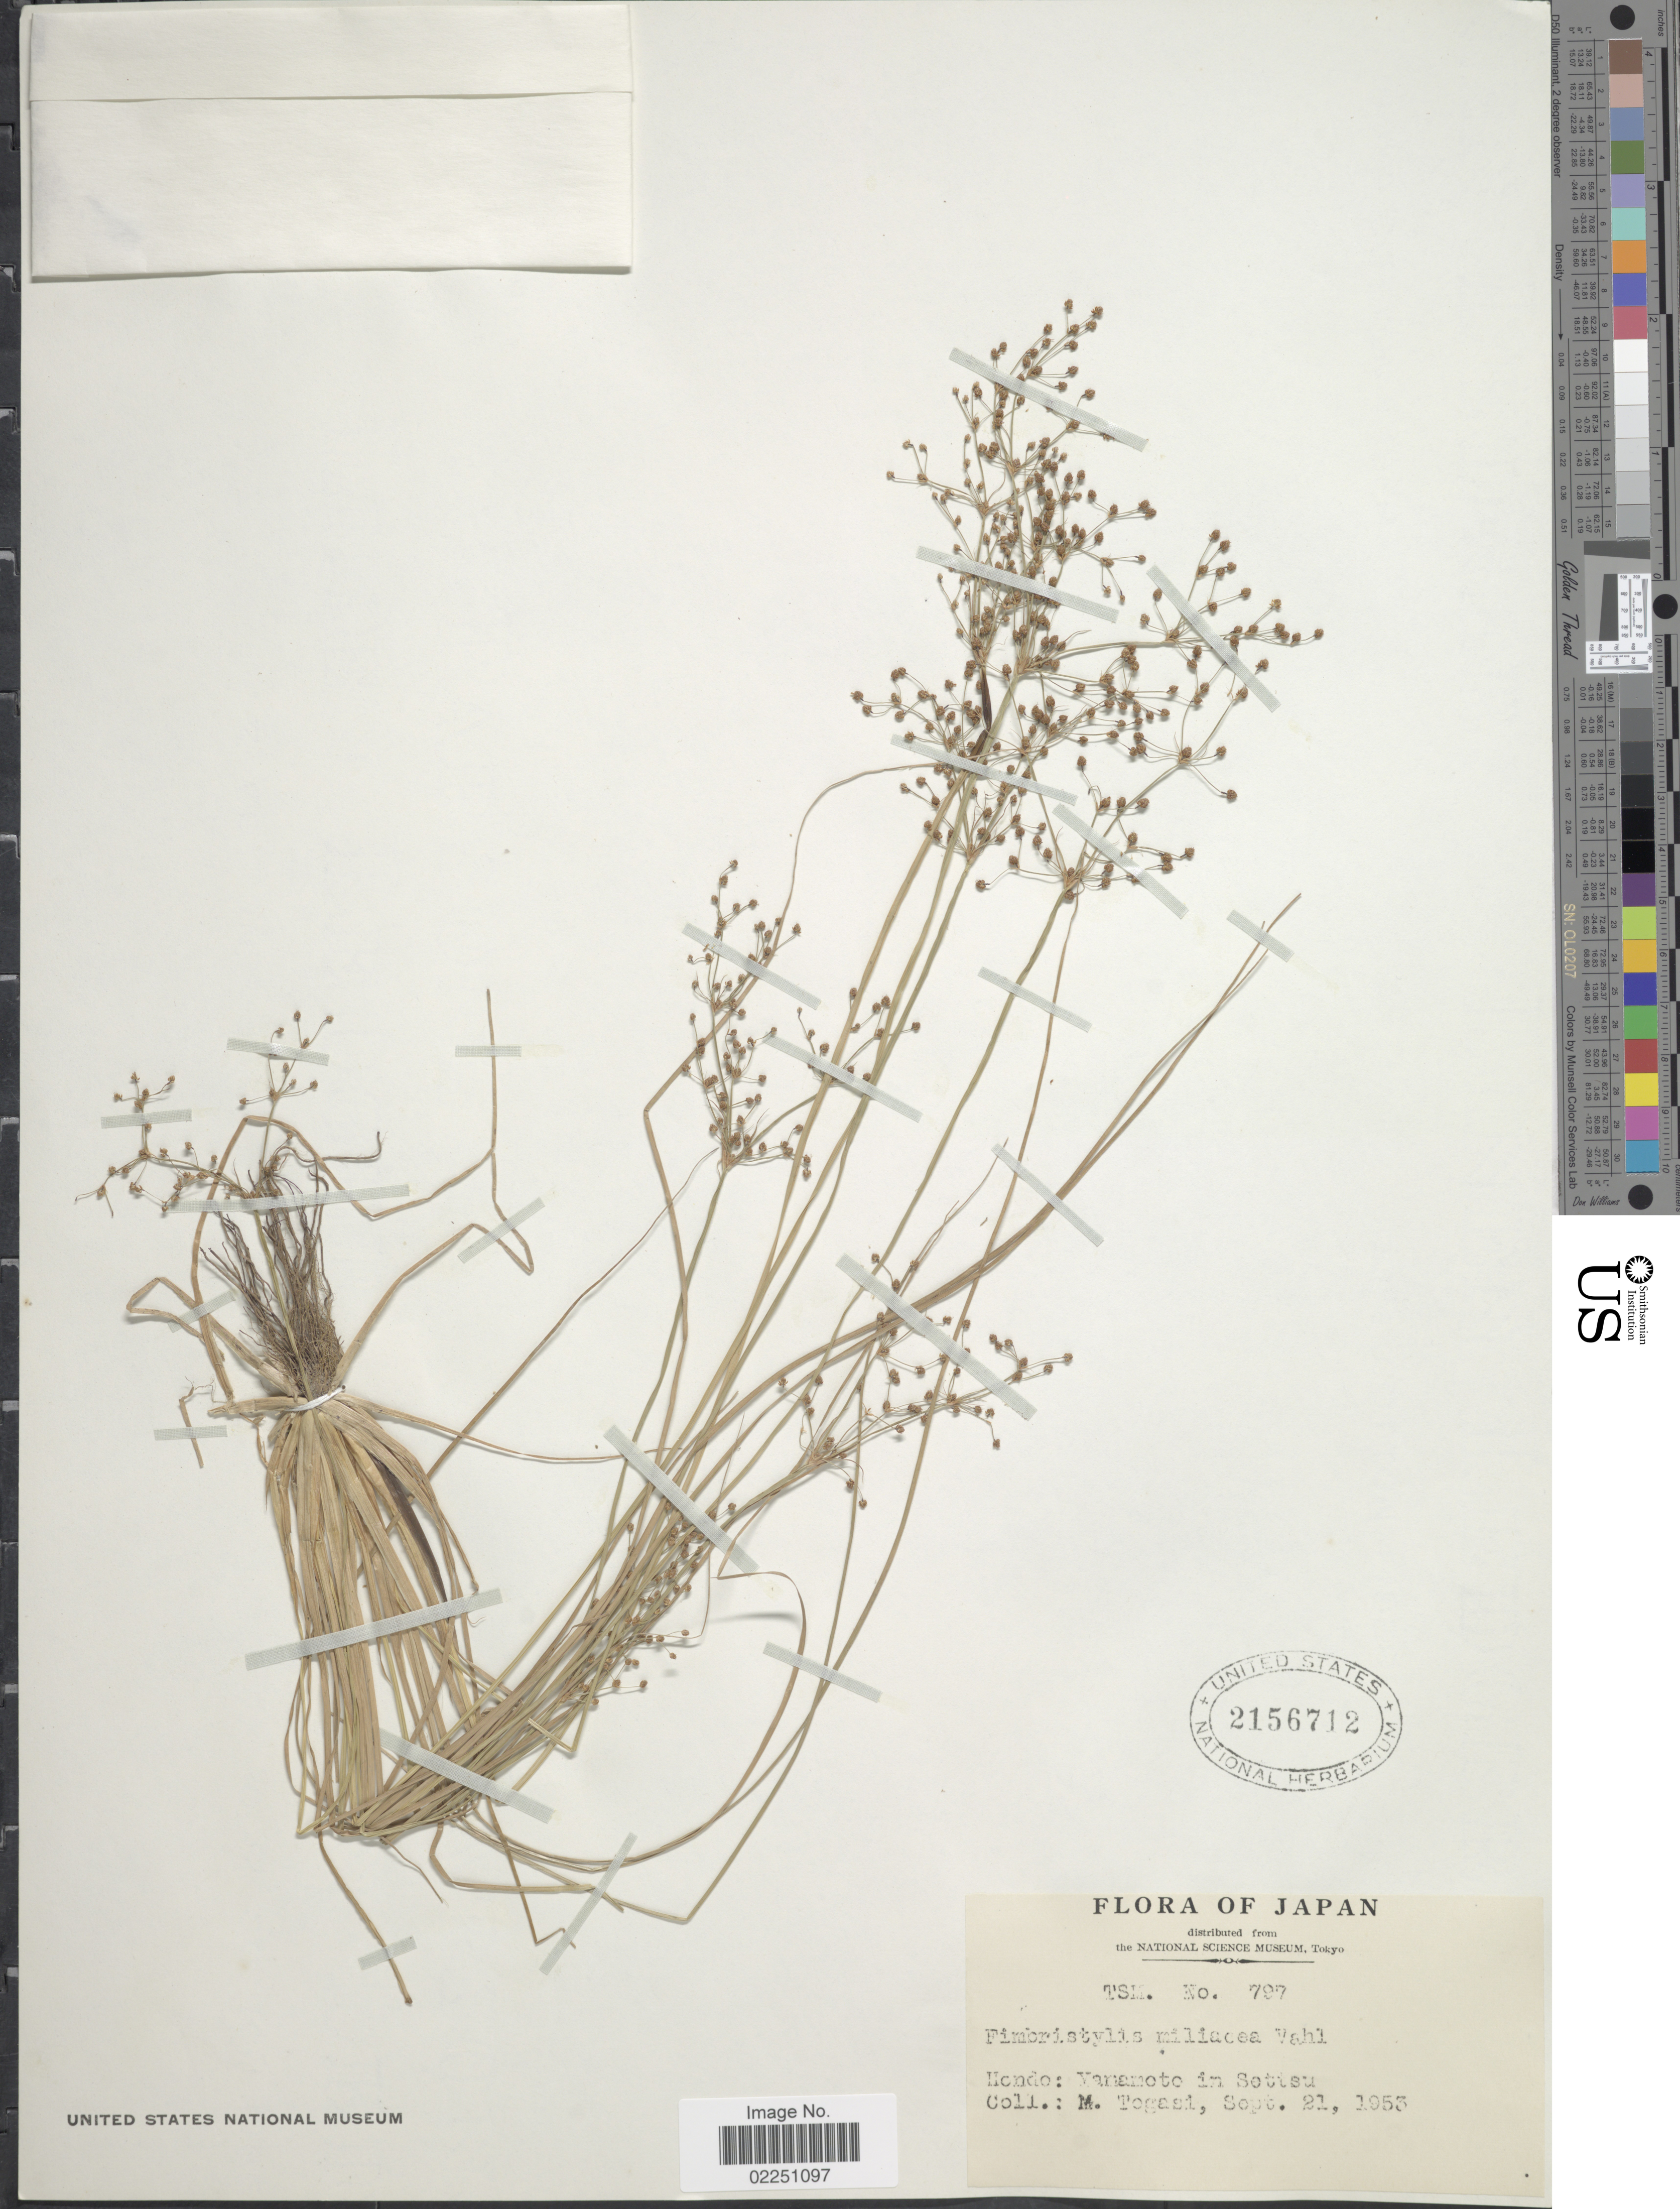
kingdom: Plantae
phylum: Tracheophyta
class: Liliopsida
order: Poales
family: Cyperaceae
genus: Fimbristylis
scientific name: Fimbristylis littoralis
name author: Gaudich.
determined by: Strong, M. T., (US), Smithsonian Institution - National Museum of Natural History (UNITED STATES)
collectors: M. Togasi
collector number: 797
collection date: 1953-09-21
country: Japan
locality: Hondo: Yanamoto in Settsu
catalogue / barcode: US 2156712